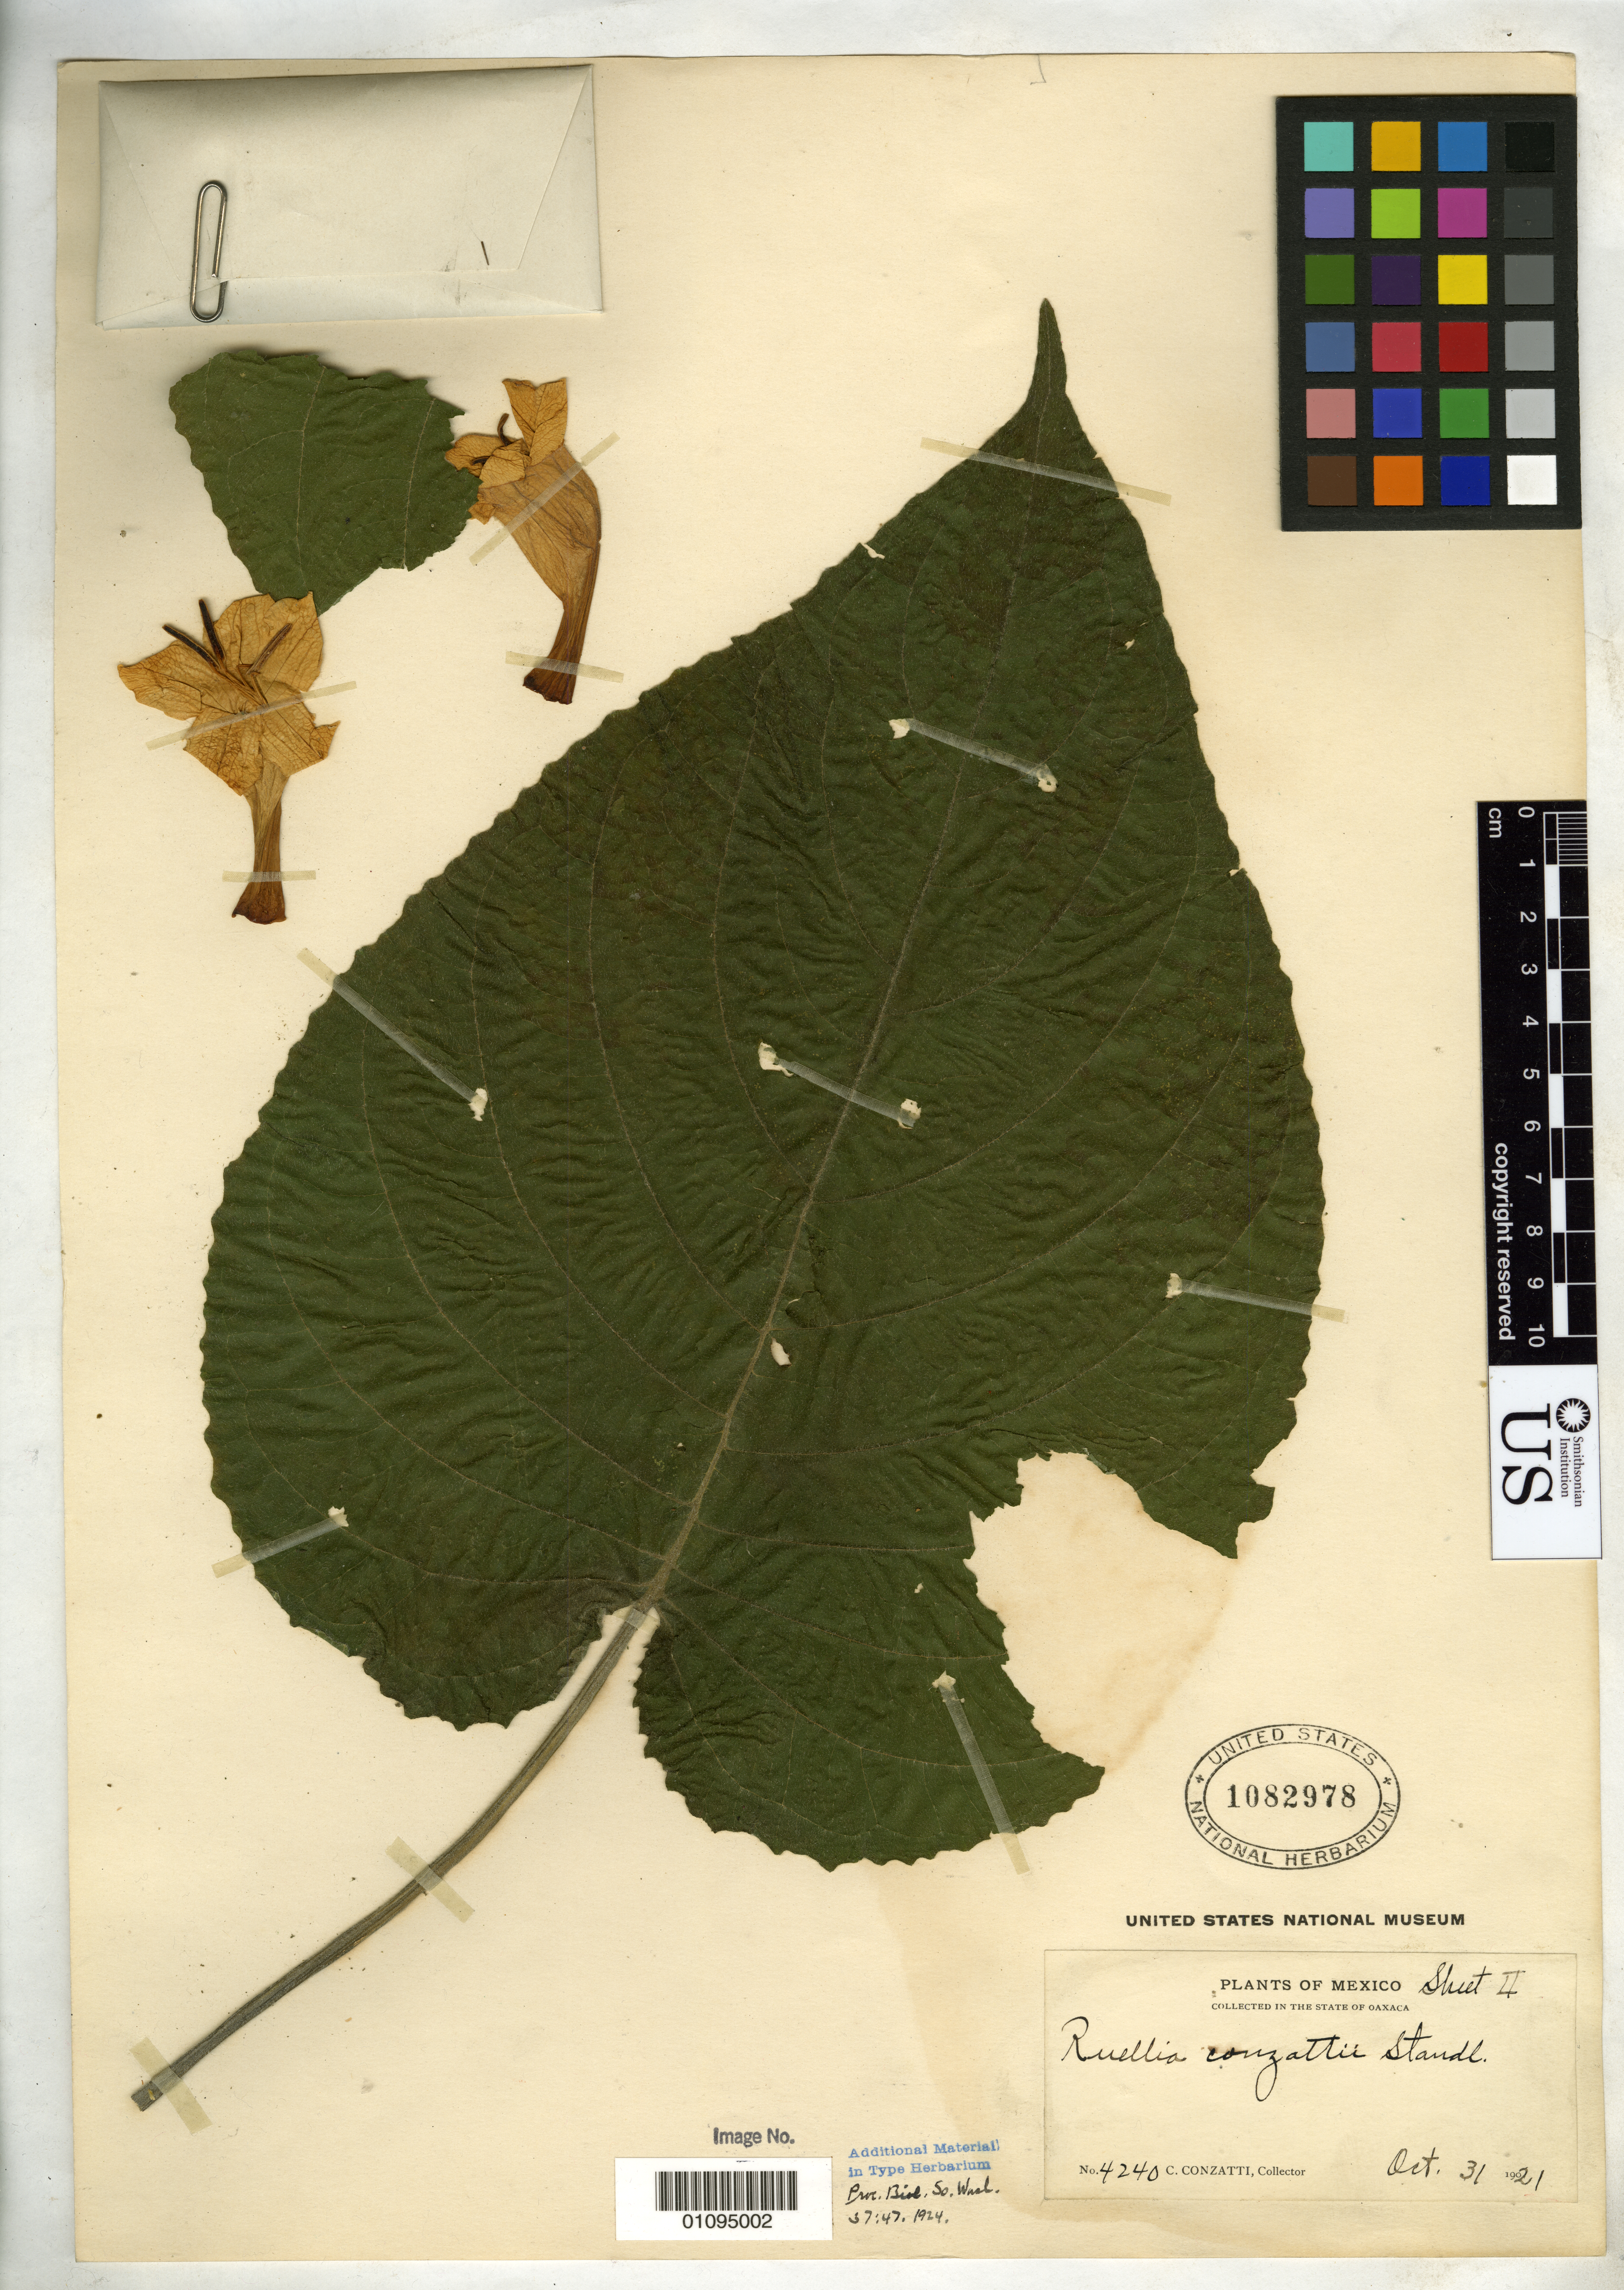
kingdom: Plantae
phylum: Tracheophyta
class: Magnoliopsida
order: Lamiales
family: Acanthaceae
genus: Ruellia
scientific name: Ruellia conzattii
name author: Standl.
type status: Isotype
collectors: C. Conzatti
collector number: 4240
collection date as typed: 31 Oct 1921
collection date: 1921-10-31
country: Mexico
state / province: Oaxaca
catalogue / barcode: US 1082978